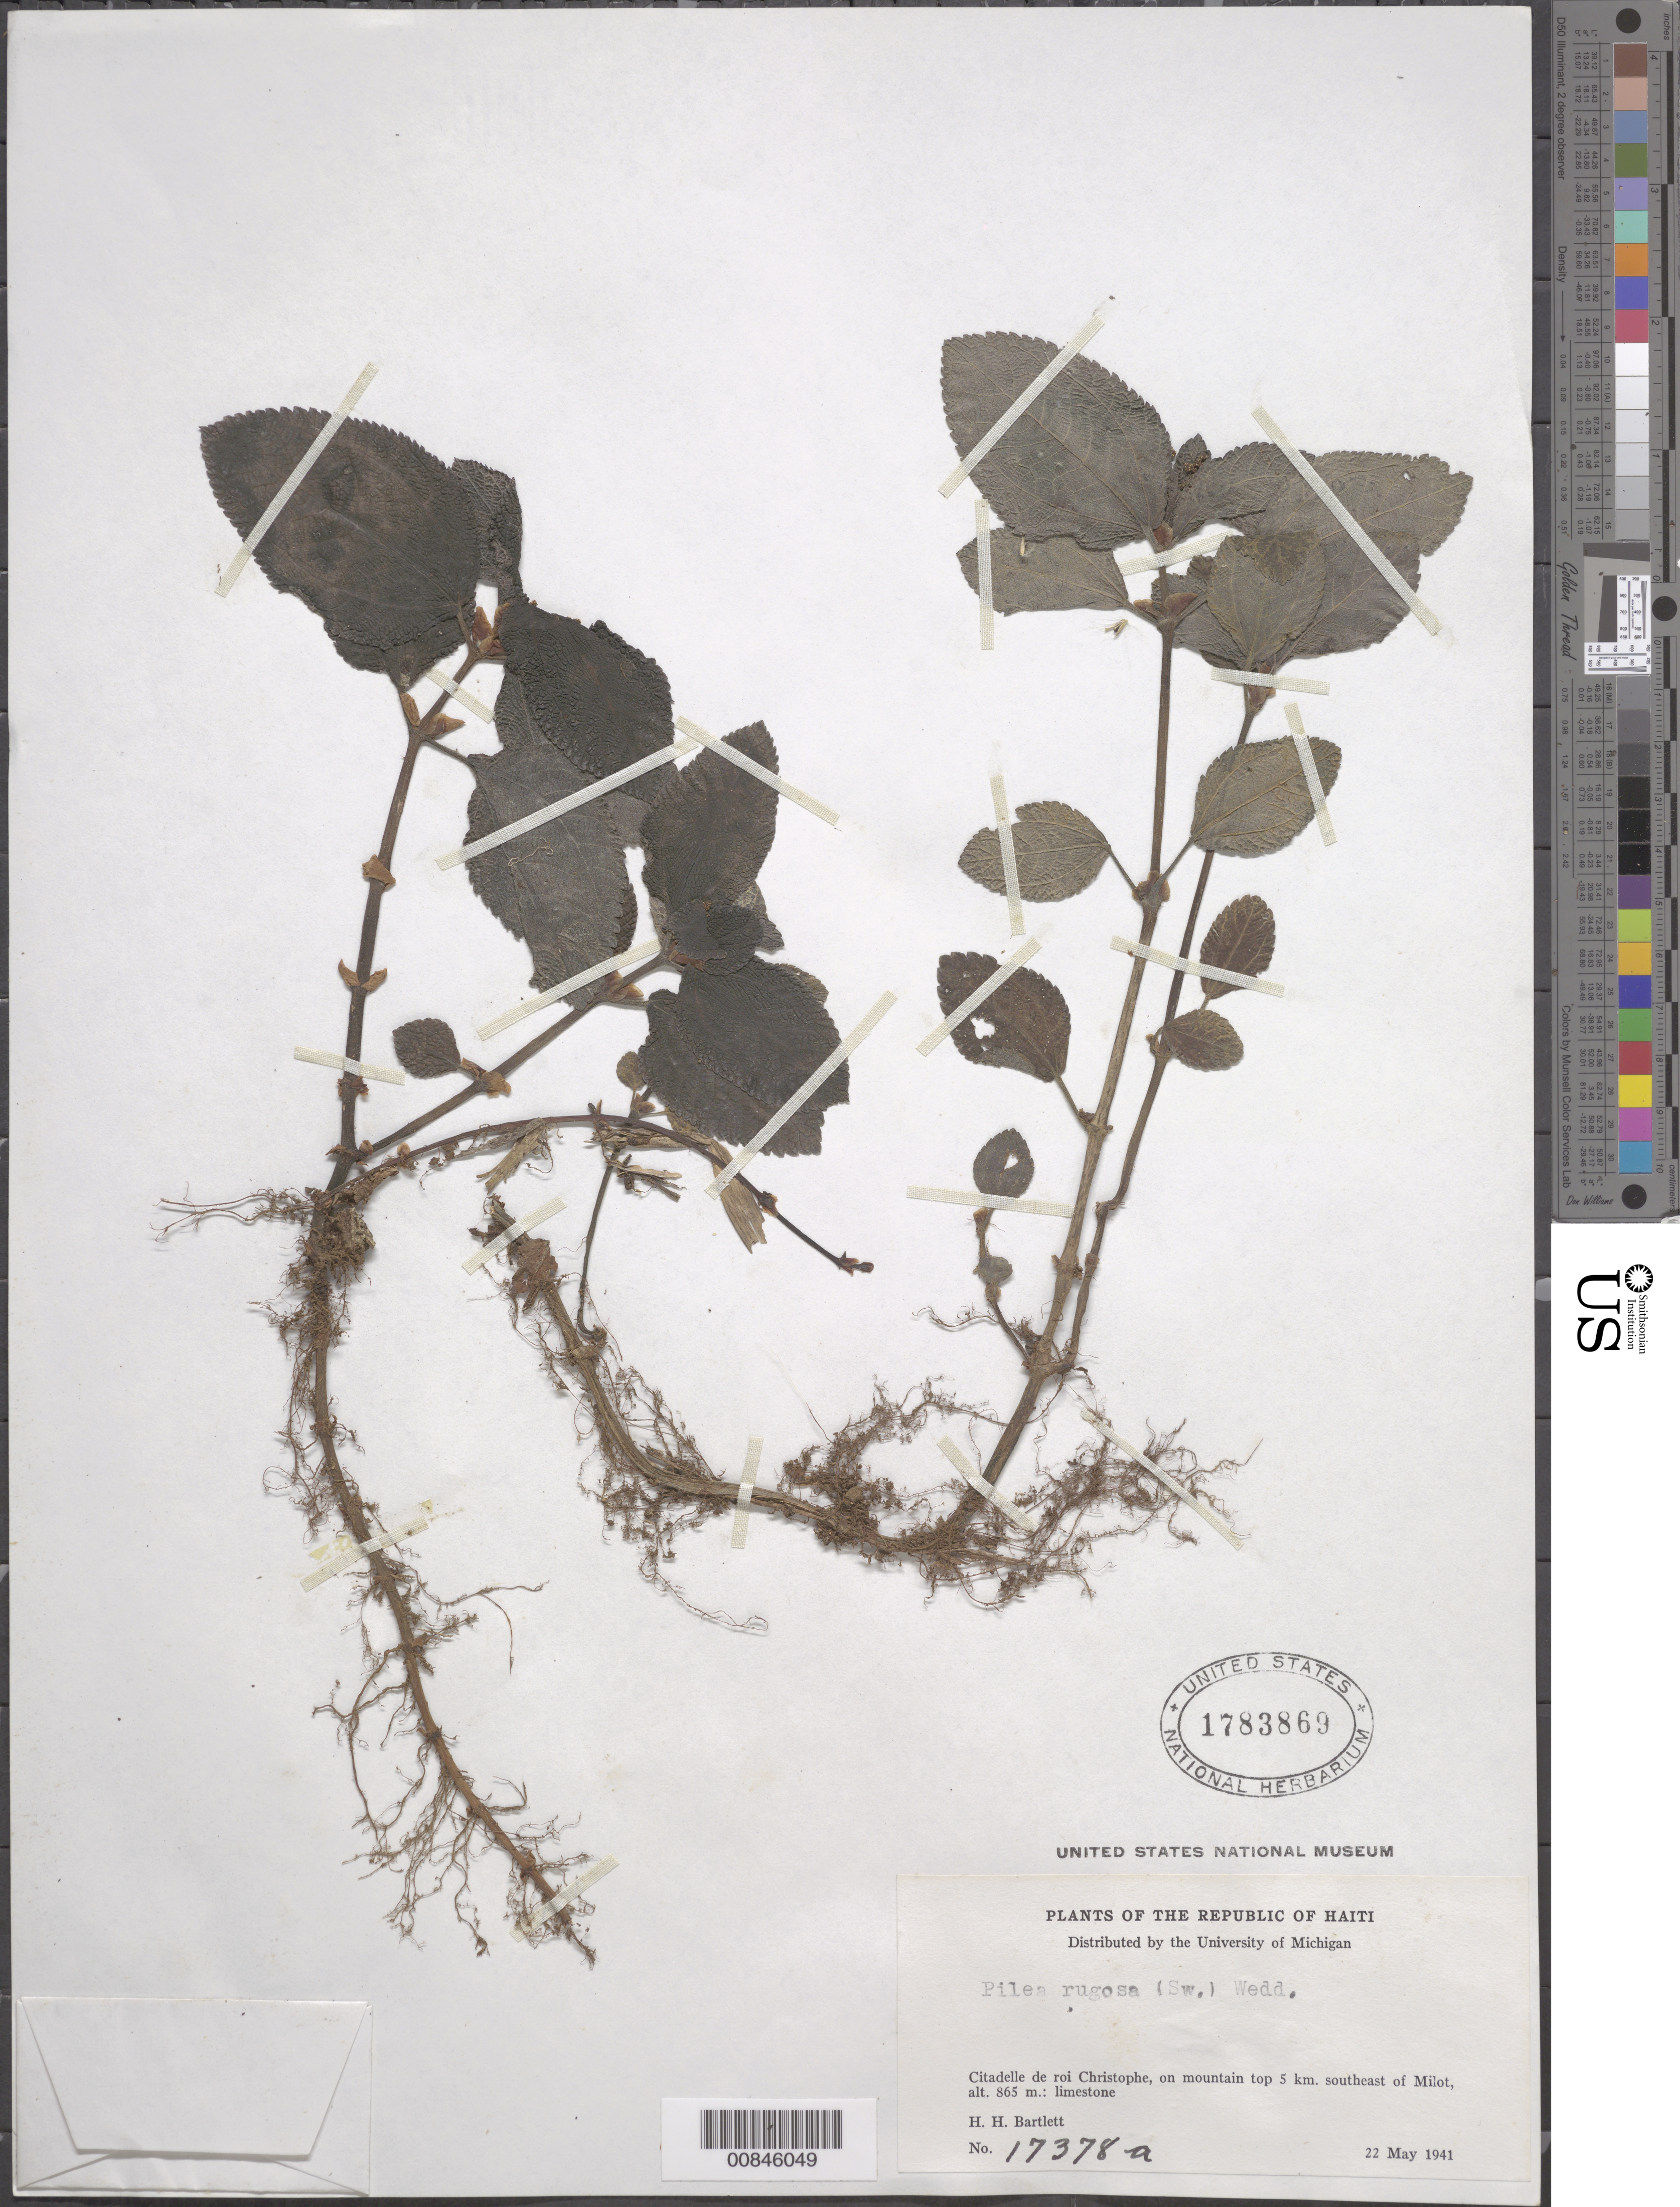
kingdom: Plantae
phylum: Tracheophyta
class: Magnoliopsida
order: Rosales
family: Urticaceae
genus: Pilea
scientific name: Pilea rugosa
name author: (Sw.) Wedd.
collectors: H. H. Bartlett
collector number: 17378a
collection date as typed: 22 May 1941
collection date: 1941-05-22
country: Haiti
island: Hispaniola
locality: Citadelle de roi Christophe, on mountain top 5 km. southeast of Milot.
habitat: Limestone. Mountain top.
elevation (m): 865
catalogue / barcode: US 1783869